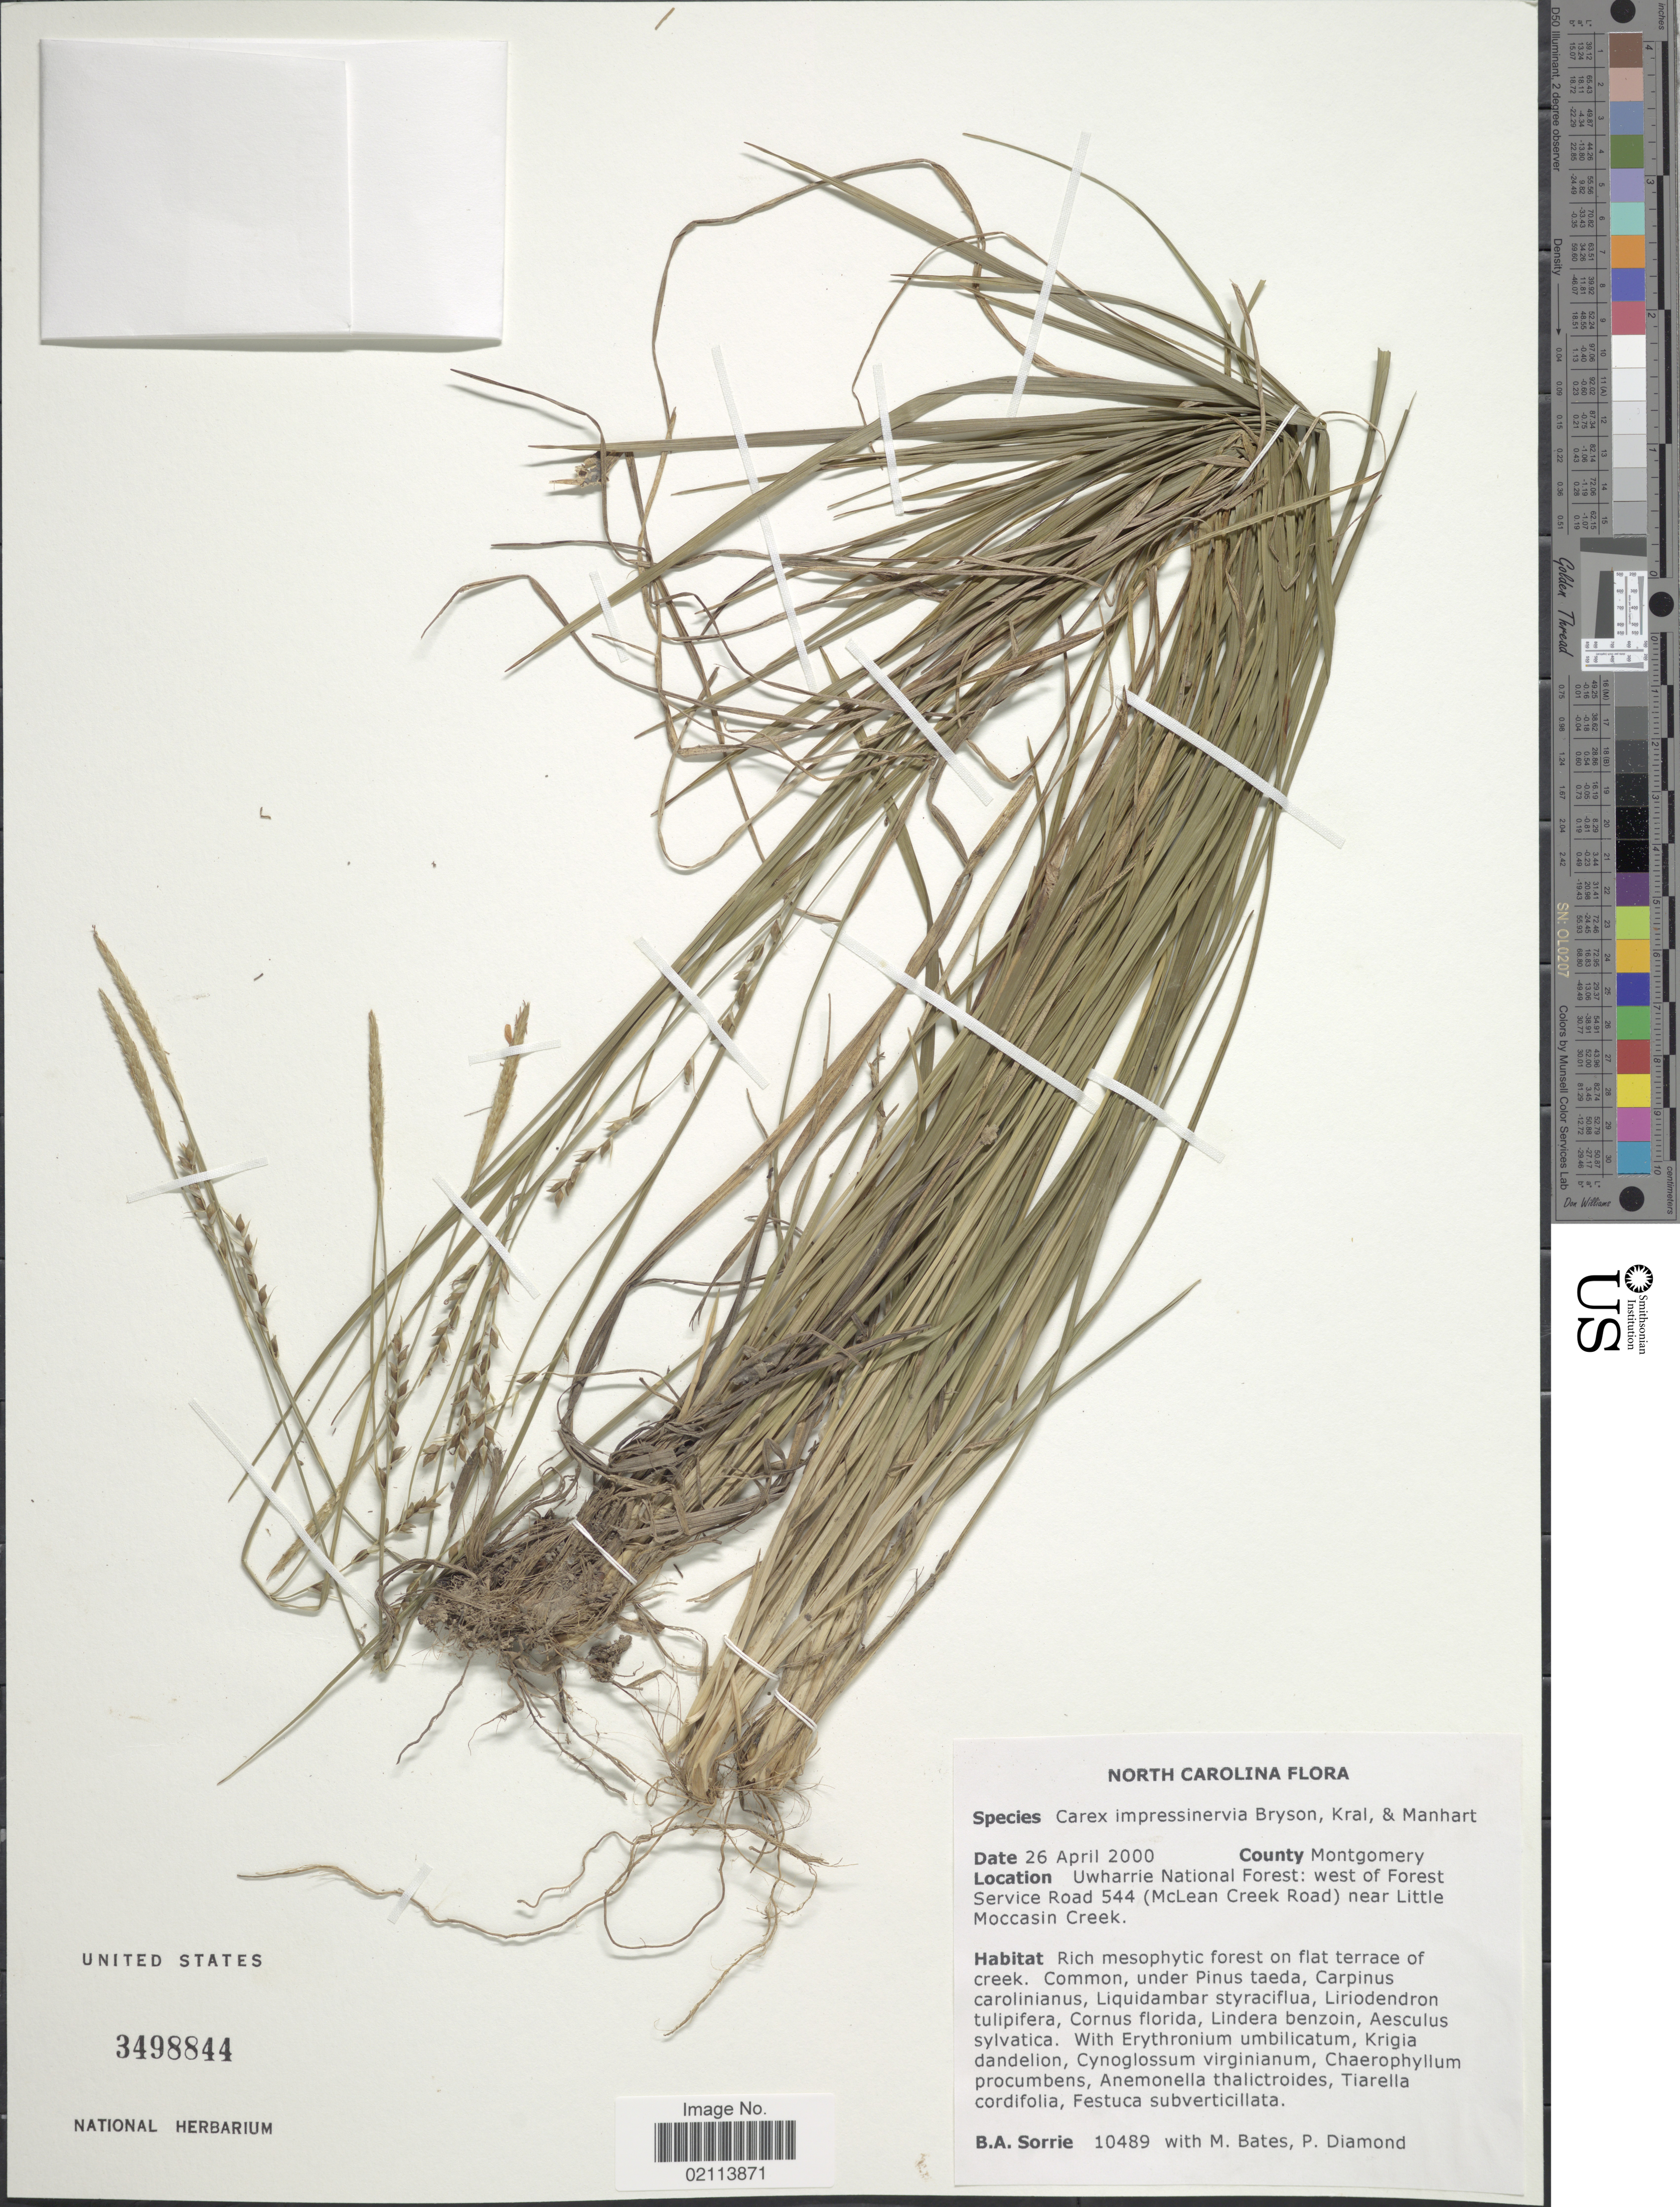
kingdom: Plantae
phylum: Tracheophyta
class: Liliopsida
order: Poales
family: Cyperaceae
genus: Carex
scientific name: Carex impressinervia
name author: Bryson et al.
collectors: B. Sorrie, M. Bates & P. Diamond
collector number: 10489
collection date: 2000-04-26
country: United States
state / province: North Carolina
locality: Uwharrie National Forest: west of Forest Service Road 544 (McLean Creek Road) near Little Moccasin Creek, County Montgomery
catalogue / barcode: US 3498844